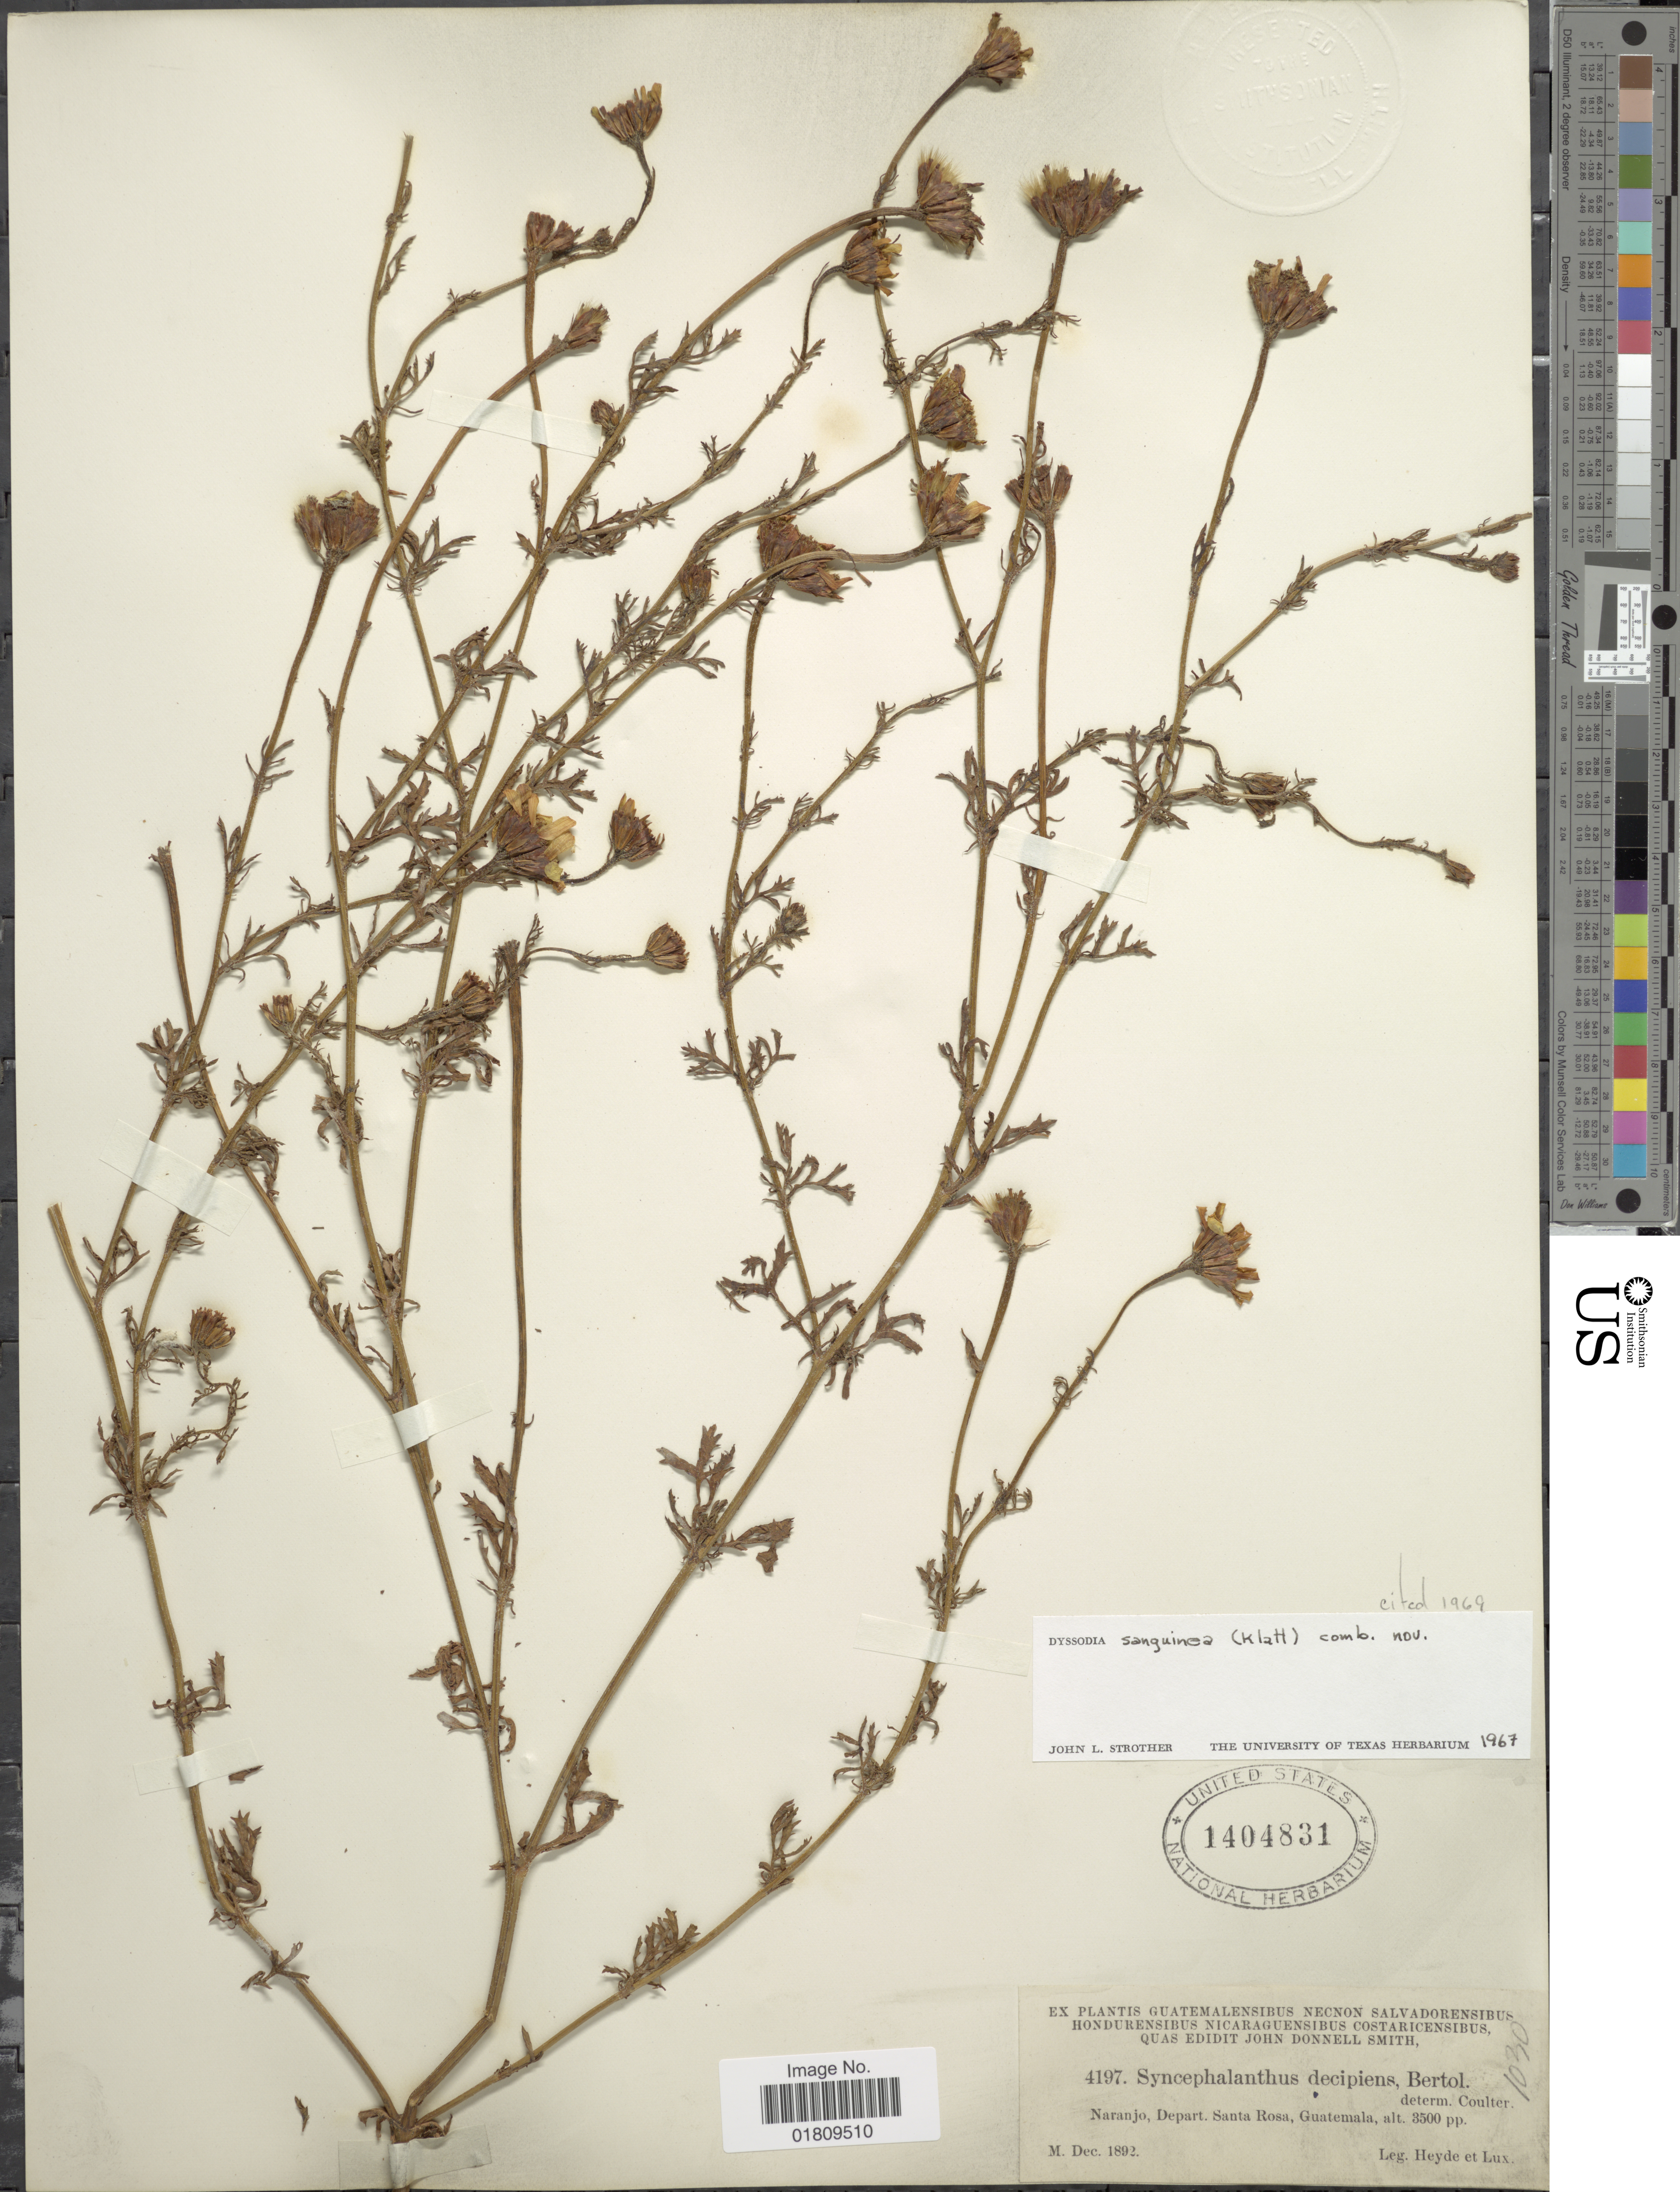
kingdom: Plantae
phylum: Tracheophyta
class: Magnoliopsida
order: Asterales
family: Asteraceae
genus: Dyssodia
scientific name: Dyssodia decipiens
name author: (Bartl.) M.C. Johnst. ex M.C. Johnst. & B.L. Turner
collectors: Heyde & Lux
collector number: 4197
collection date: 1892-12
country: Guatemala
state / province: Santa Rosa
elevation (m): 1067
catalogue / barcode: US 1404831